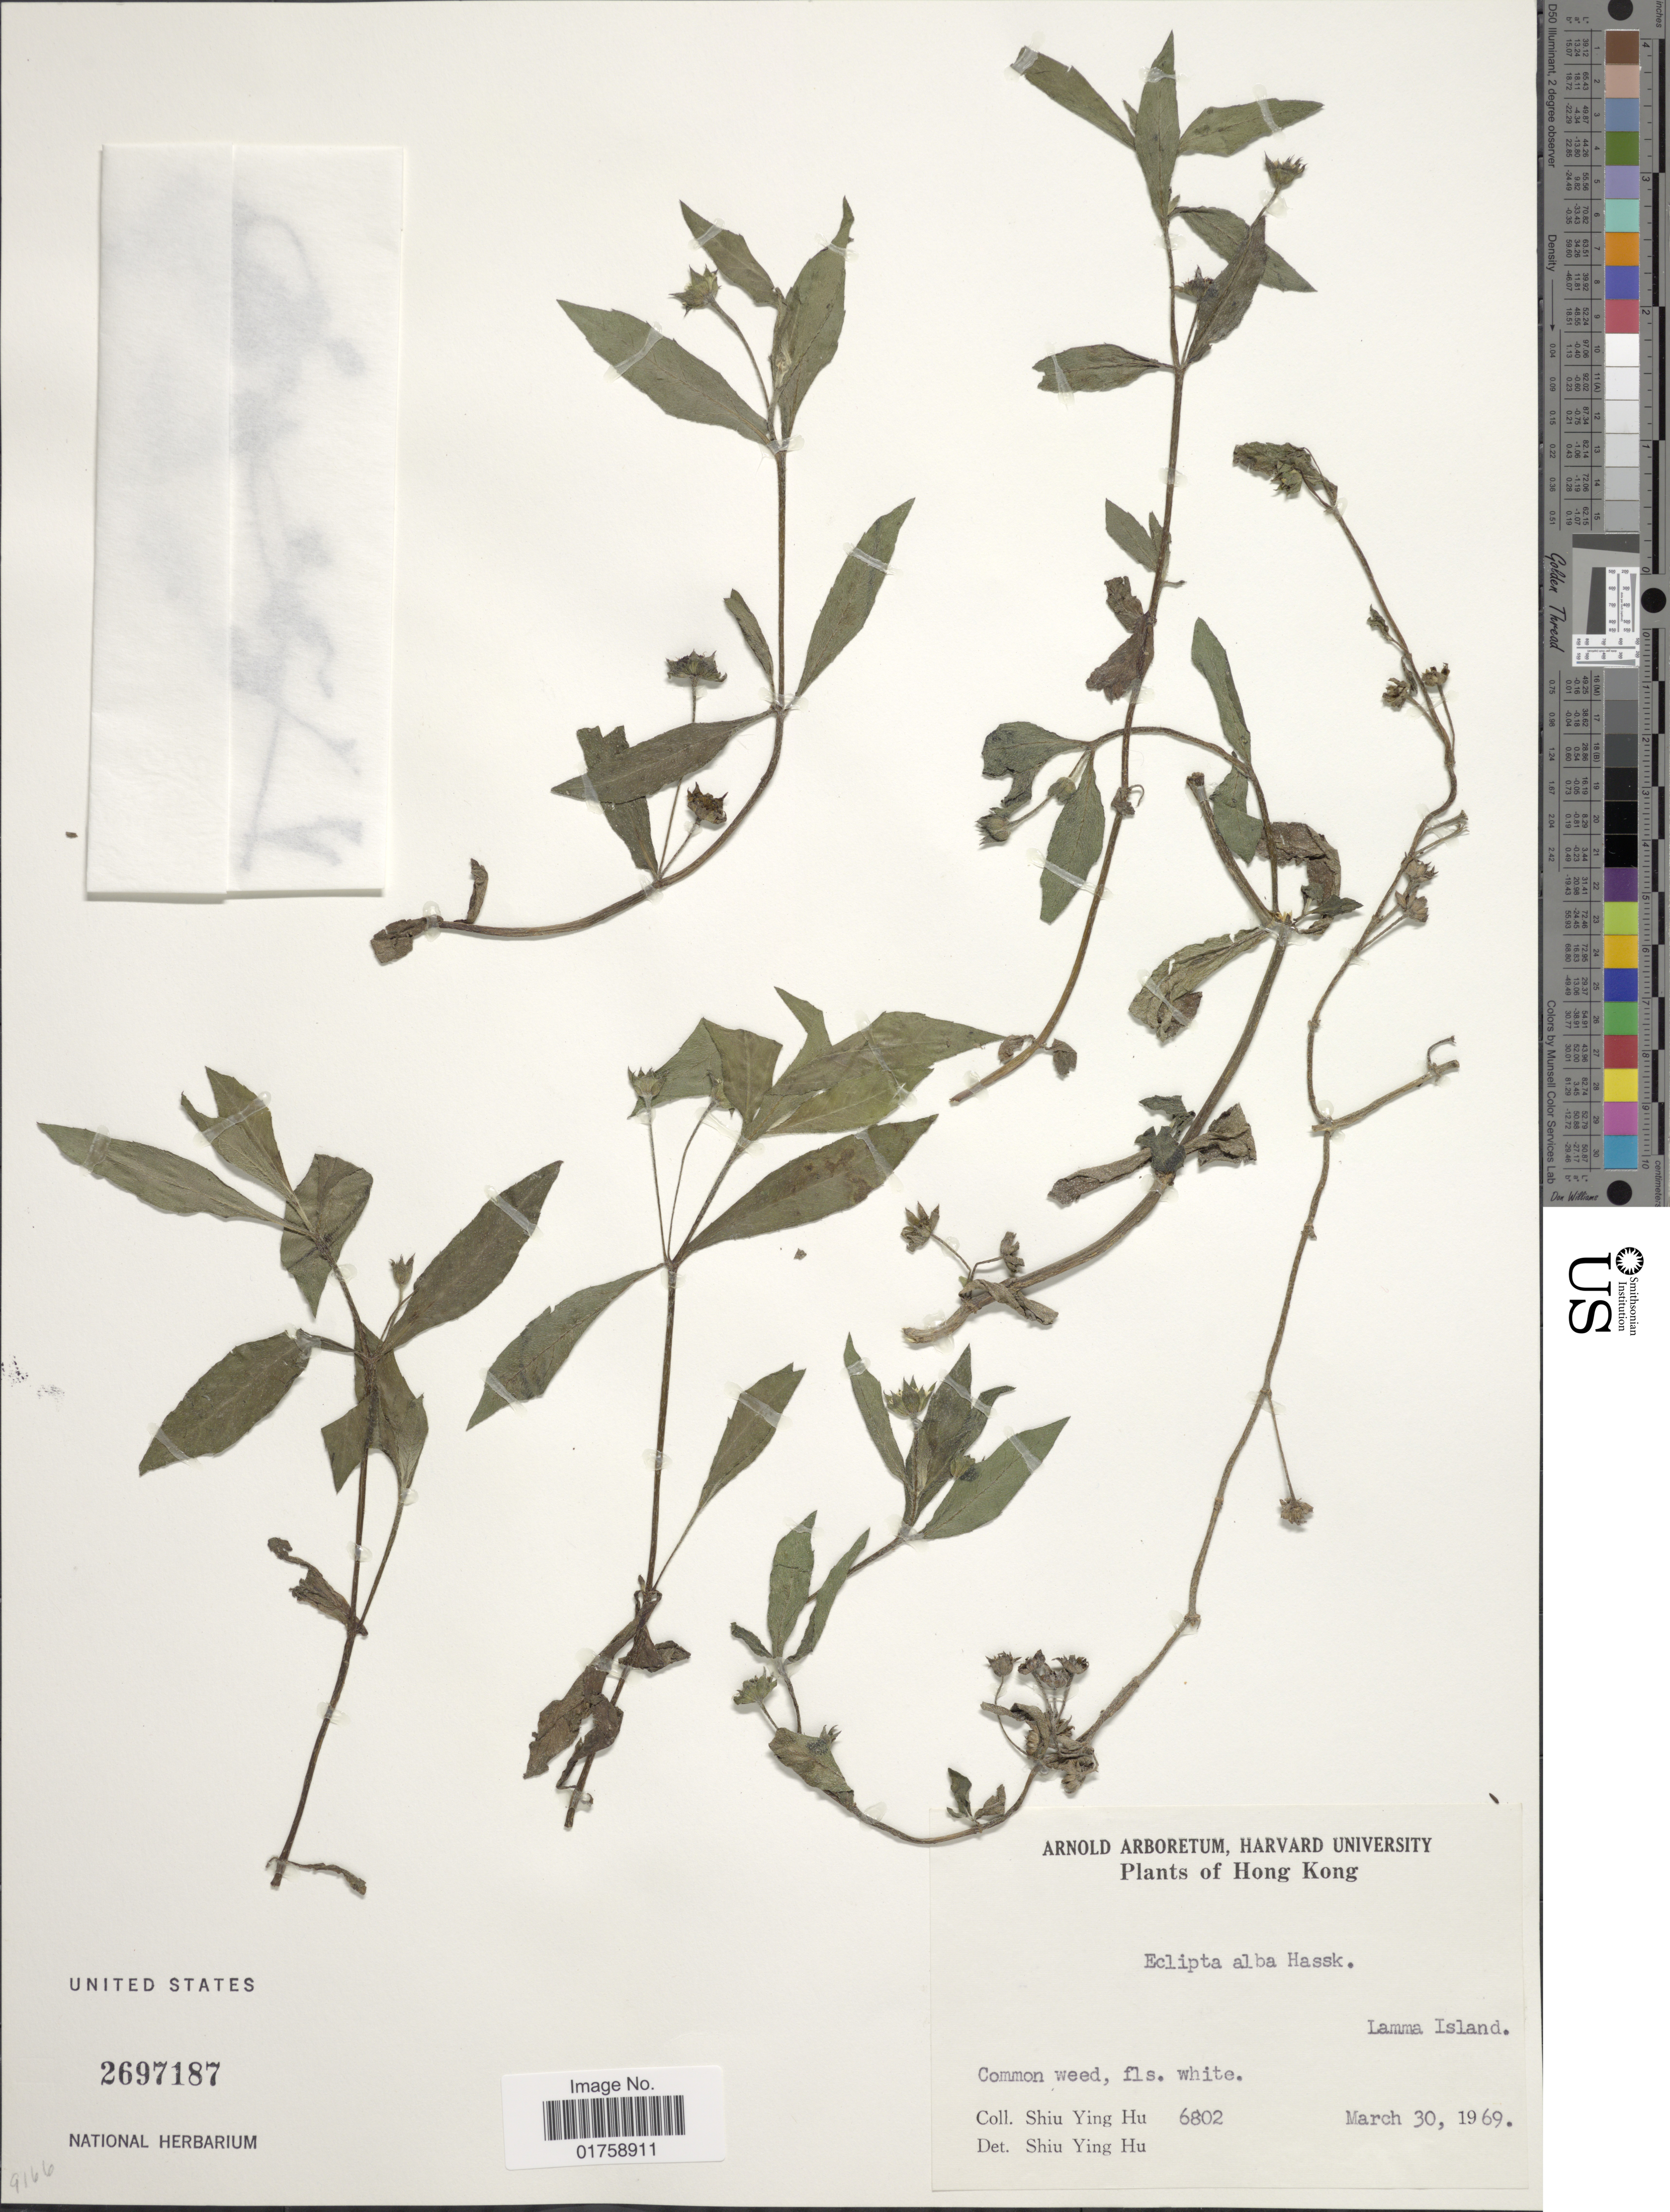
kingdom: Plantae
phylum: Tracheophyta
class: Magnoliopsida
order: Asterales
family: Asteraceae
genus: Eclipta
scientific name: Eclipta prostrata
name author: (L.) L.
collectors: S. Y. Hu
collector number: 6802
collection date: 1969-03-30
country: China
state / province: Hong Kong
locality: Hong Kong. Lama Island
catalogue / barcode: US 2697187